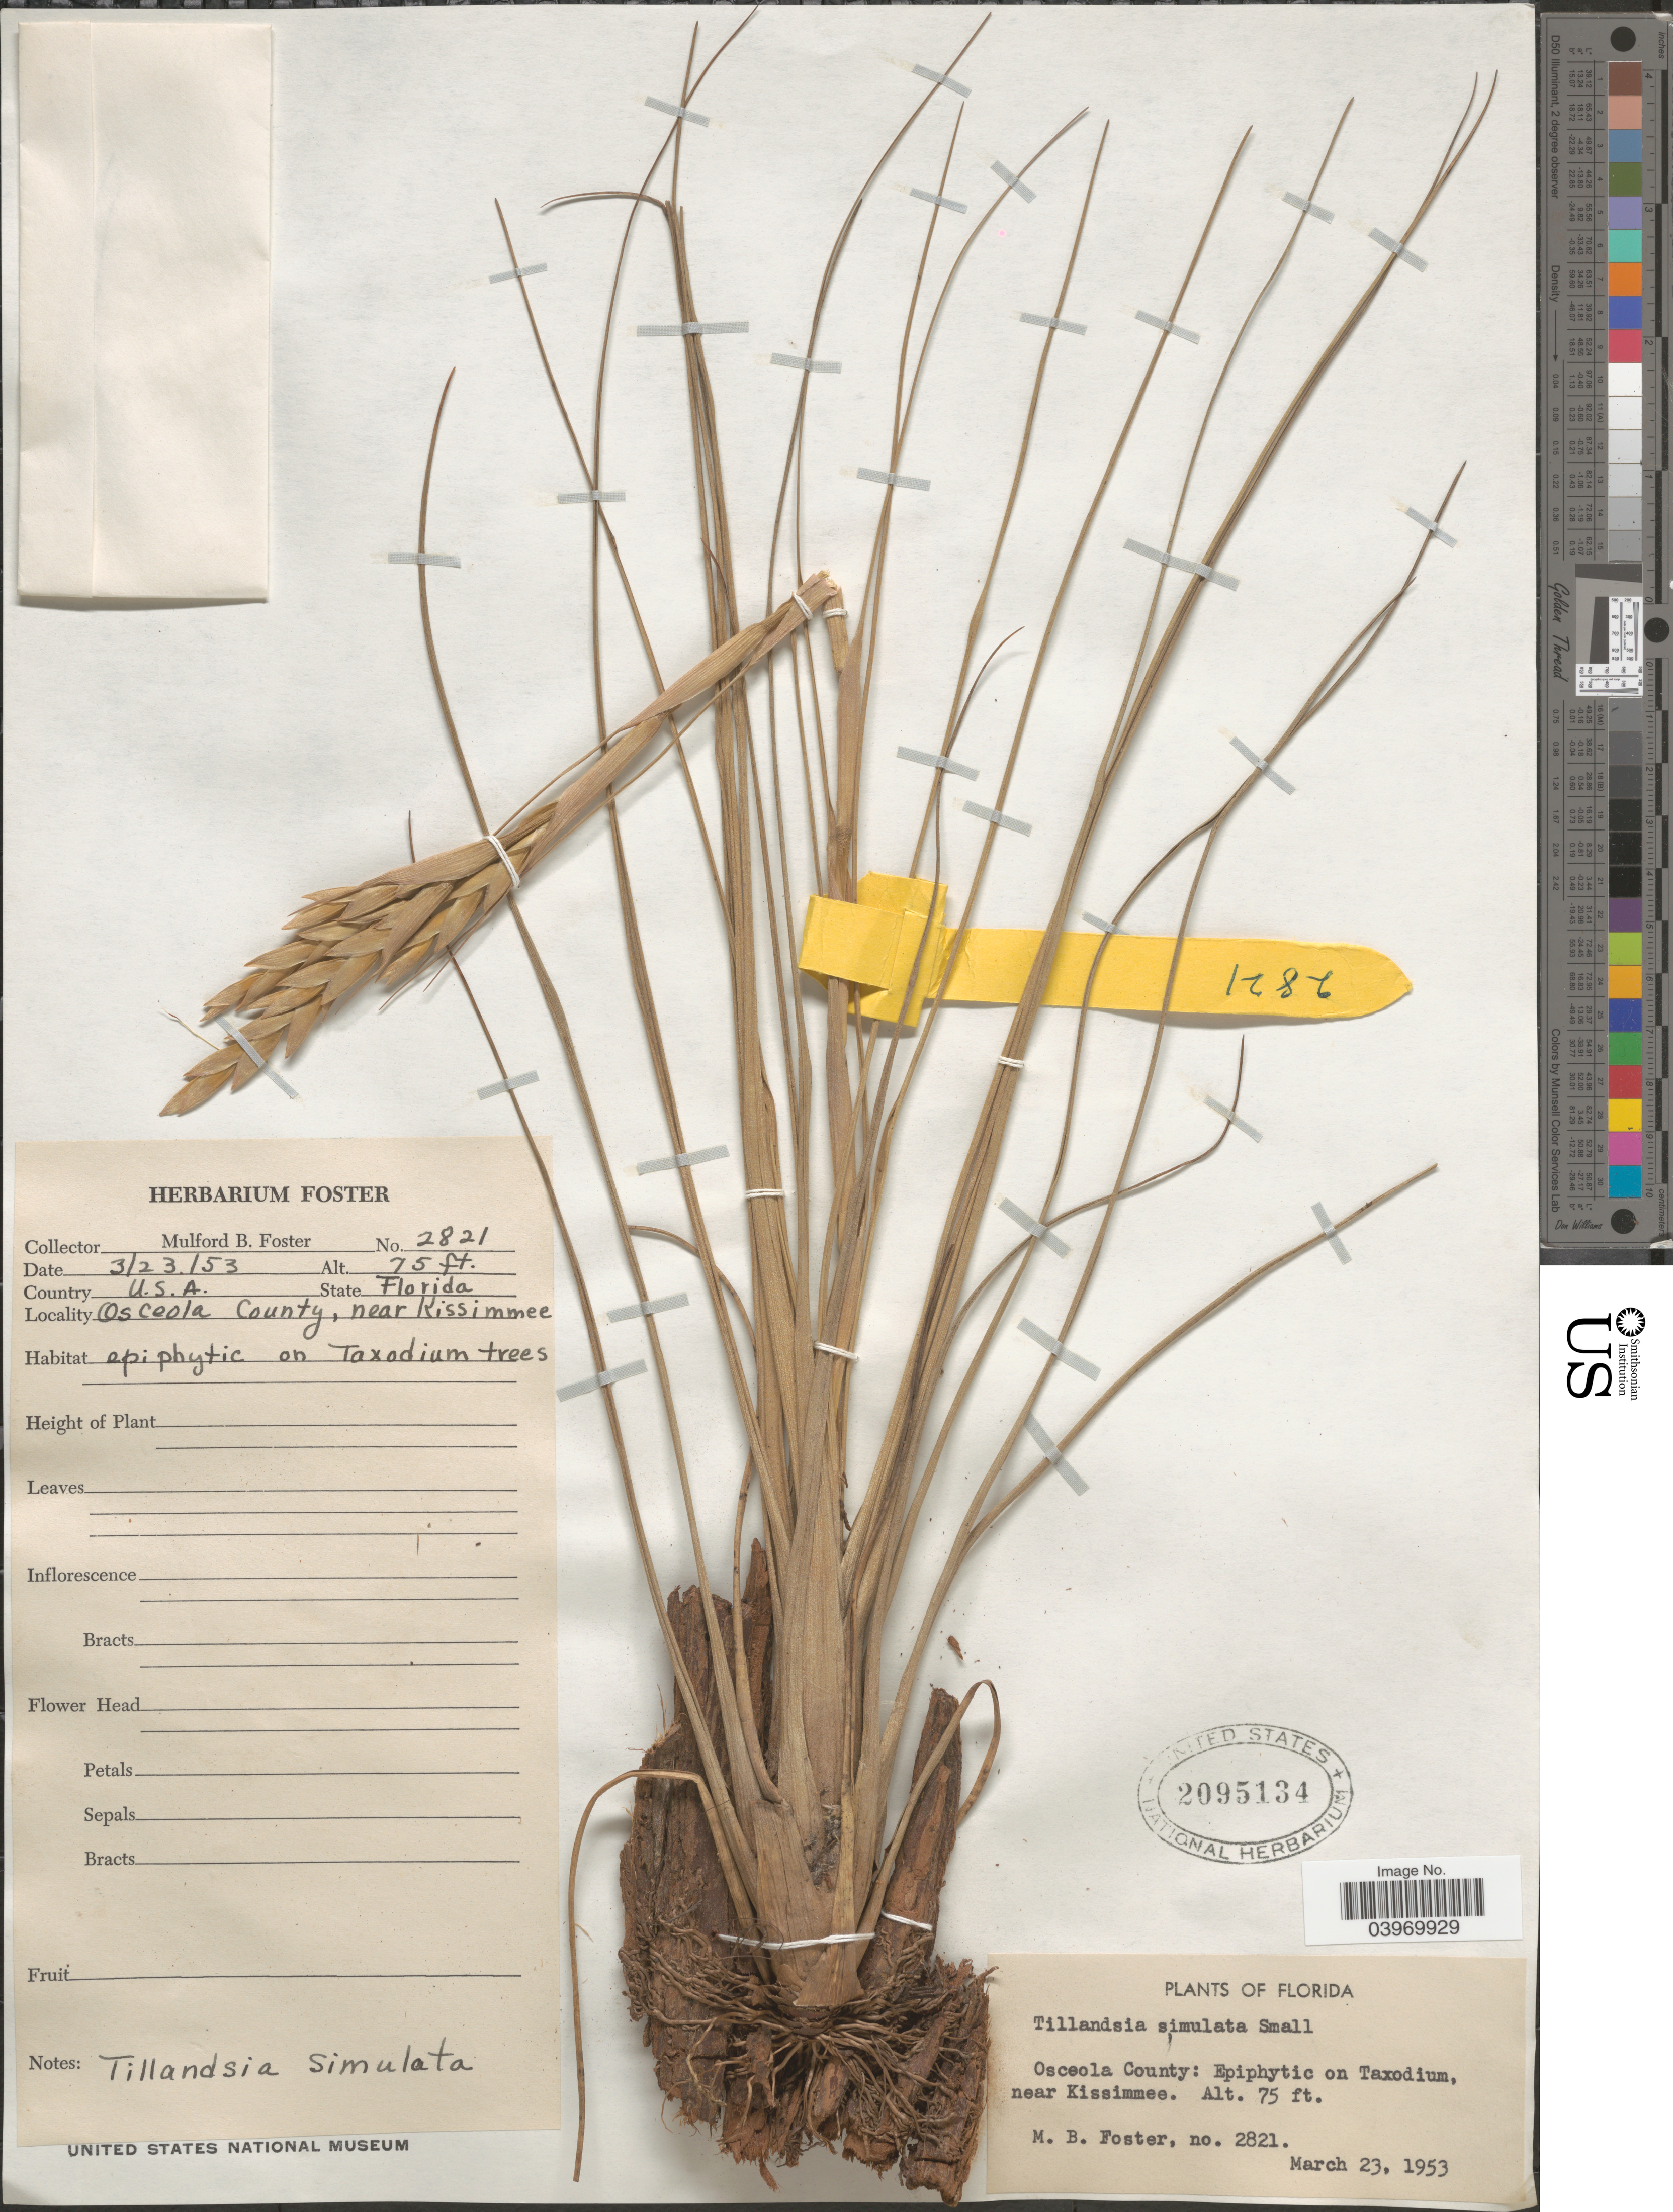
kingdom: Plantae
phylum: Tracheophyta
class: Liliopsida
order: Poales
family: Bromeliaceae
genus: Tillandsia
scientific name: Tillandsia simulata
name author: Small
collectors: M. B. Foster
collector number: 2821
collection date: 1953-03-23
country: United States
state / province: Florida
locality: Osceola County: Epiphytic on Taxodium, near Kissimmee.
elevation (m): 23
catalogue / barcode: US 2095134